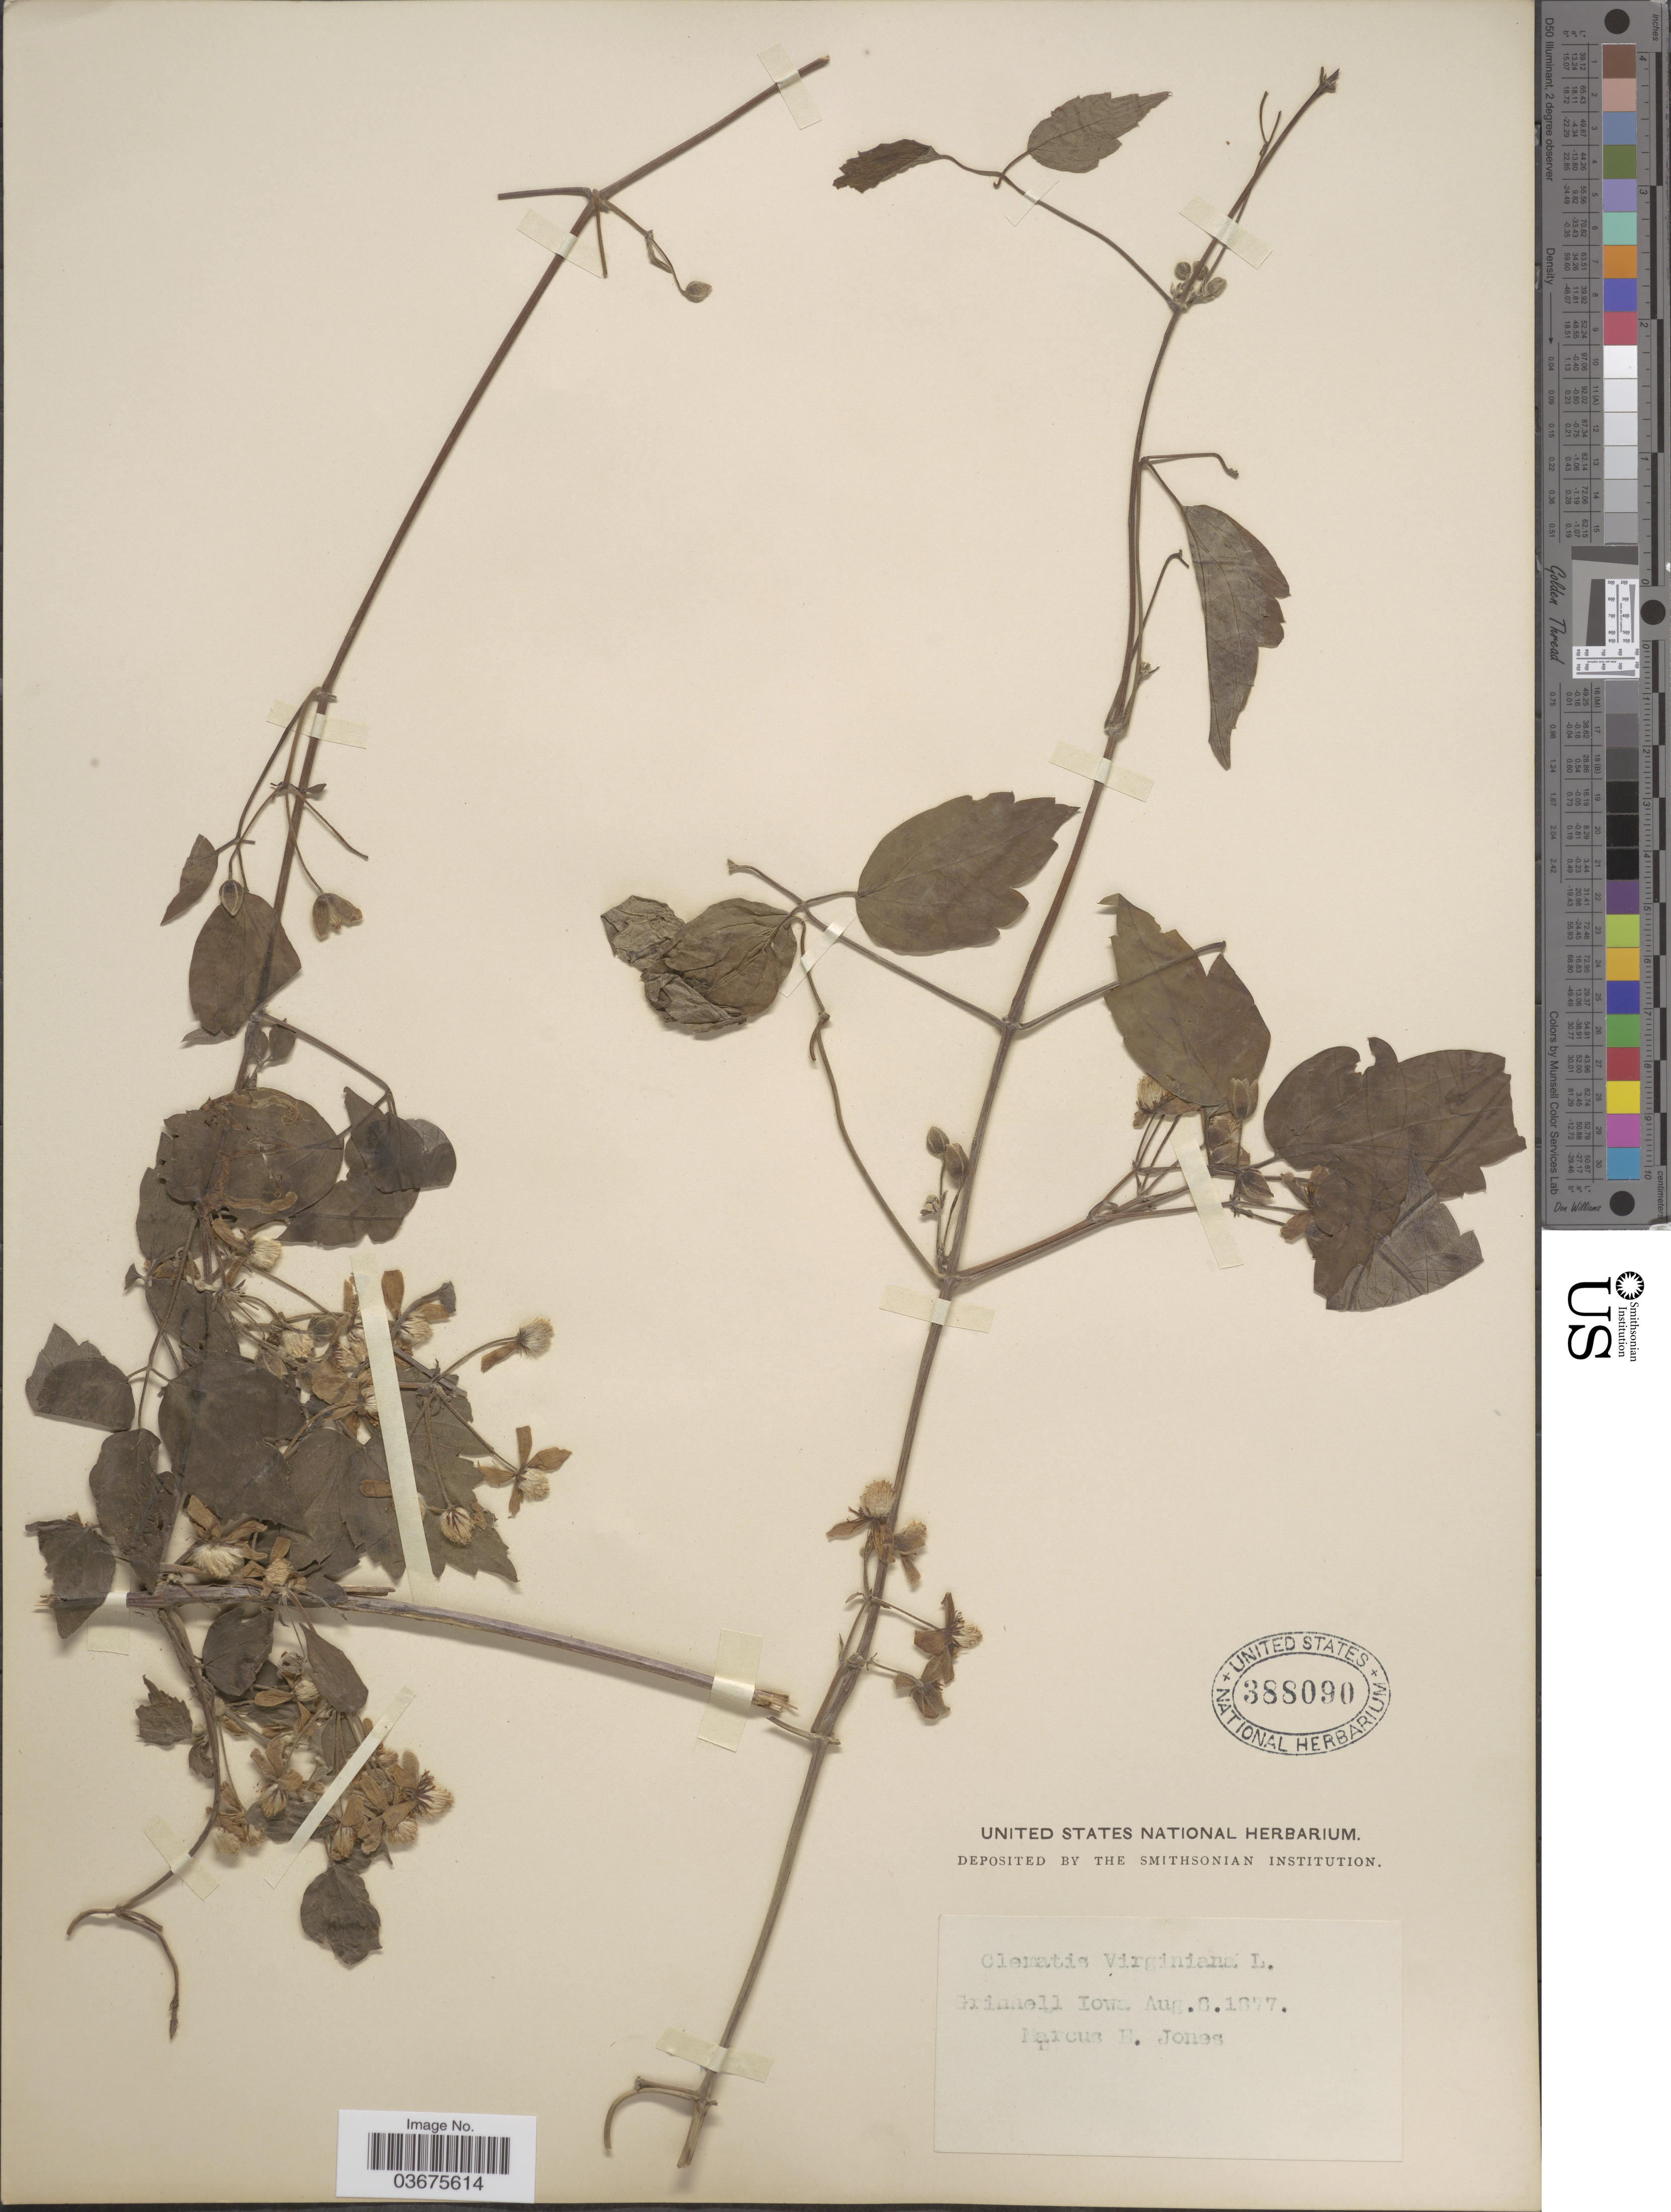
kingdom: Plantae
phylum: Tracheophyta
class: Magnoliopsida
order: Ranunculales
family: Ranunculaceae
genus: Clematis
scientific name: Clematis virginiana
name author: L.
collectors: M. E. Jones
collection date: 1877-08-08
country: United States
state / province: Iowa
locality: Grinnell Ioawa.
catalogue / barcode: US 388090